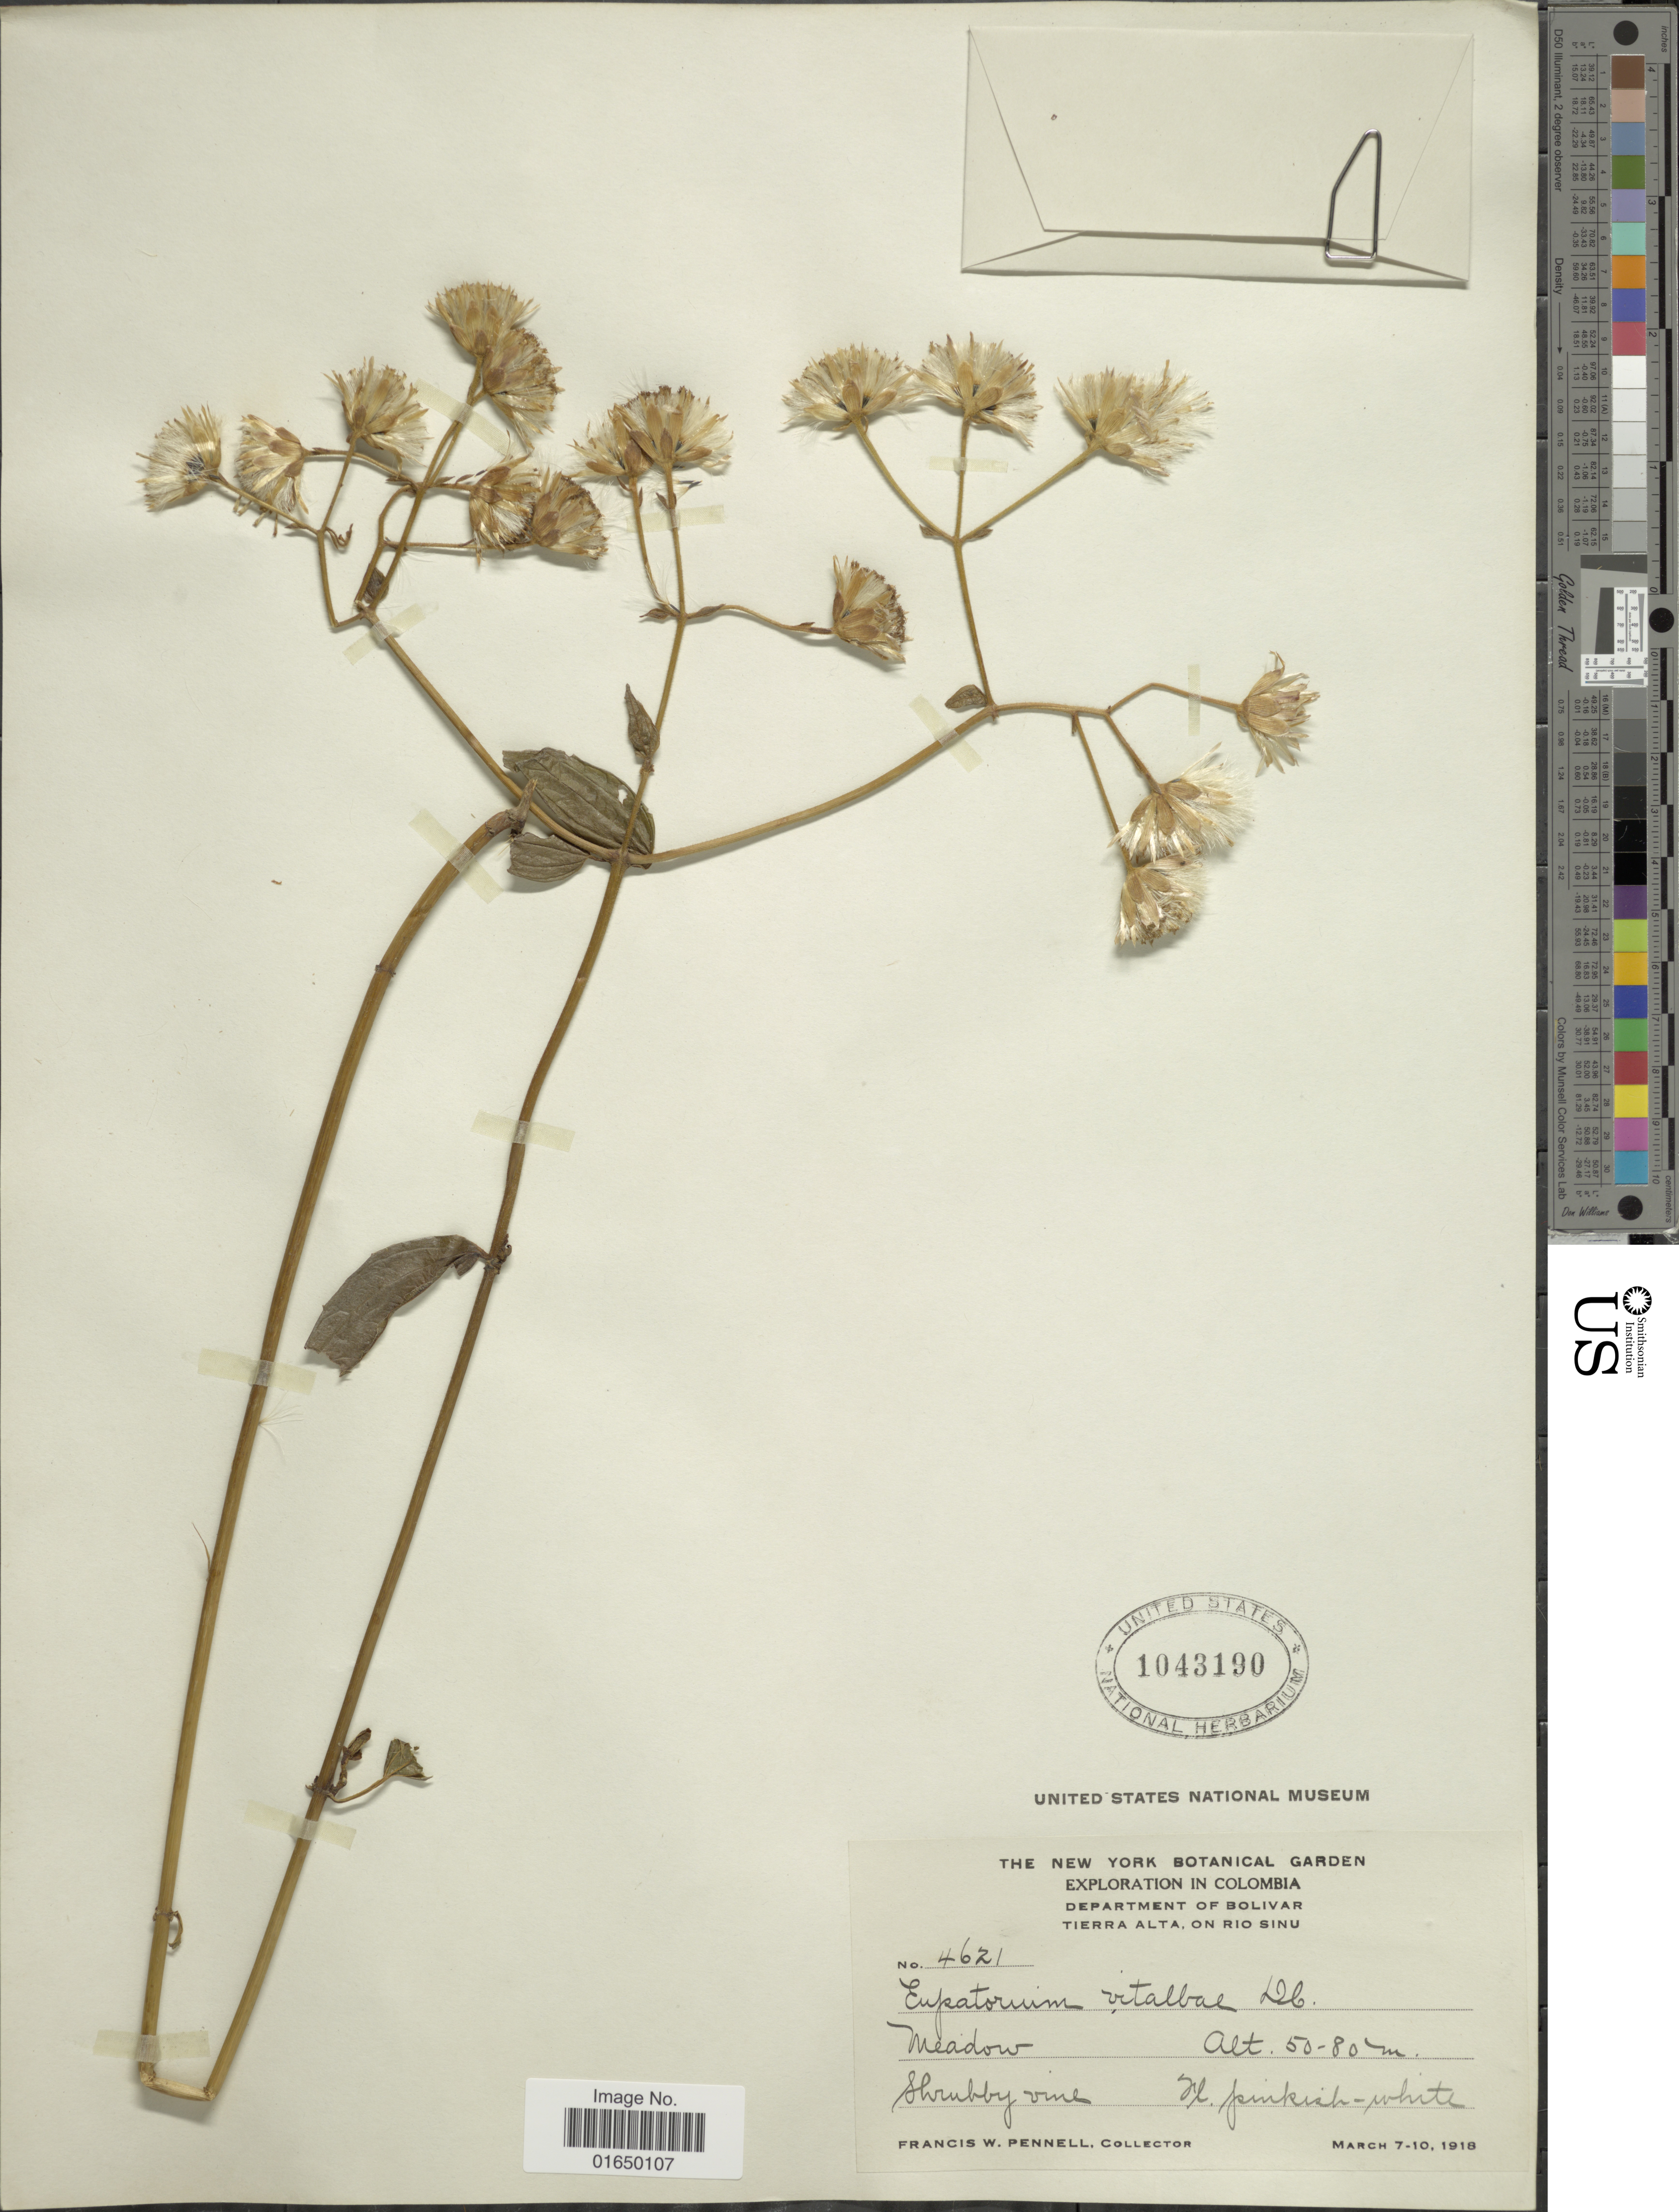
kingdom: Plantae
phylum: Tracheophyta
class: Magnoliopsida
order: Asterales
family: Asteraceae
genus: Heterocondylus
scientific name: Heterocondylus vitalbae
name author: (DC.) R.M. King & H. Rob.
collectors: F. W. Pennell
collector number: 4621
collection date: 1918-03-07/1918-03-10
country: Colombia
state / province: Bolívar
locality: Department of Bolivar, Tierra Alta, on Rio Sinu, Meadow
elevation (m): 50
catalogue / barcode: US 1043190